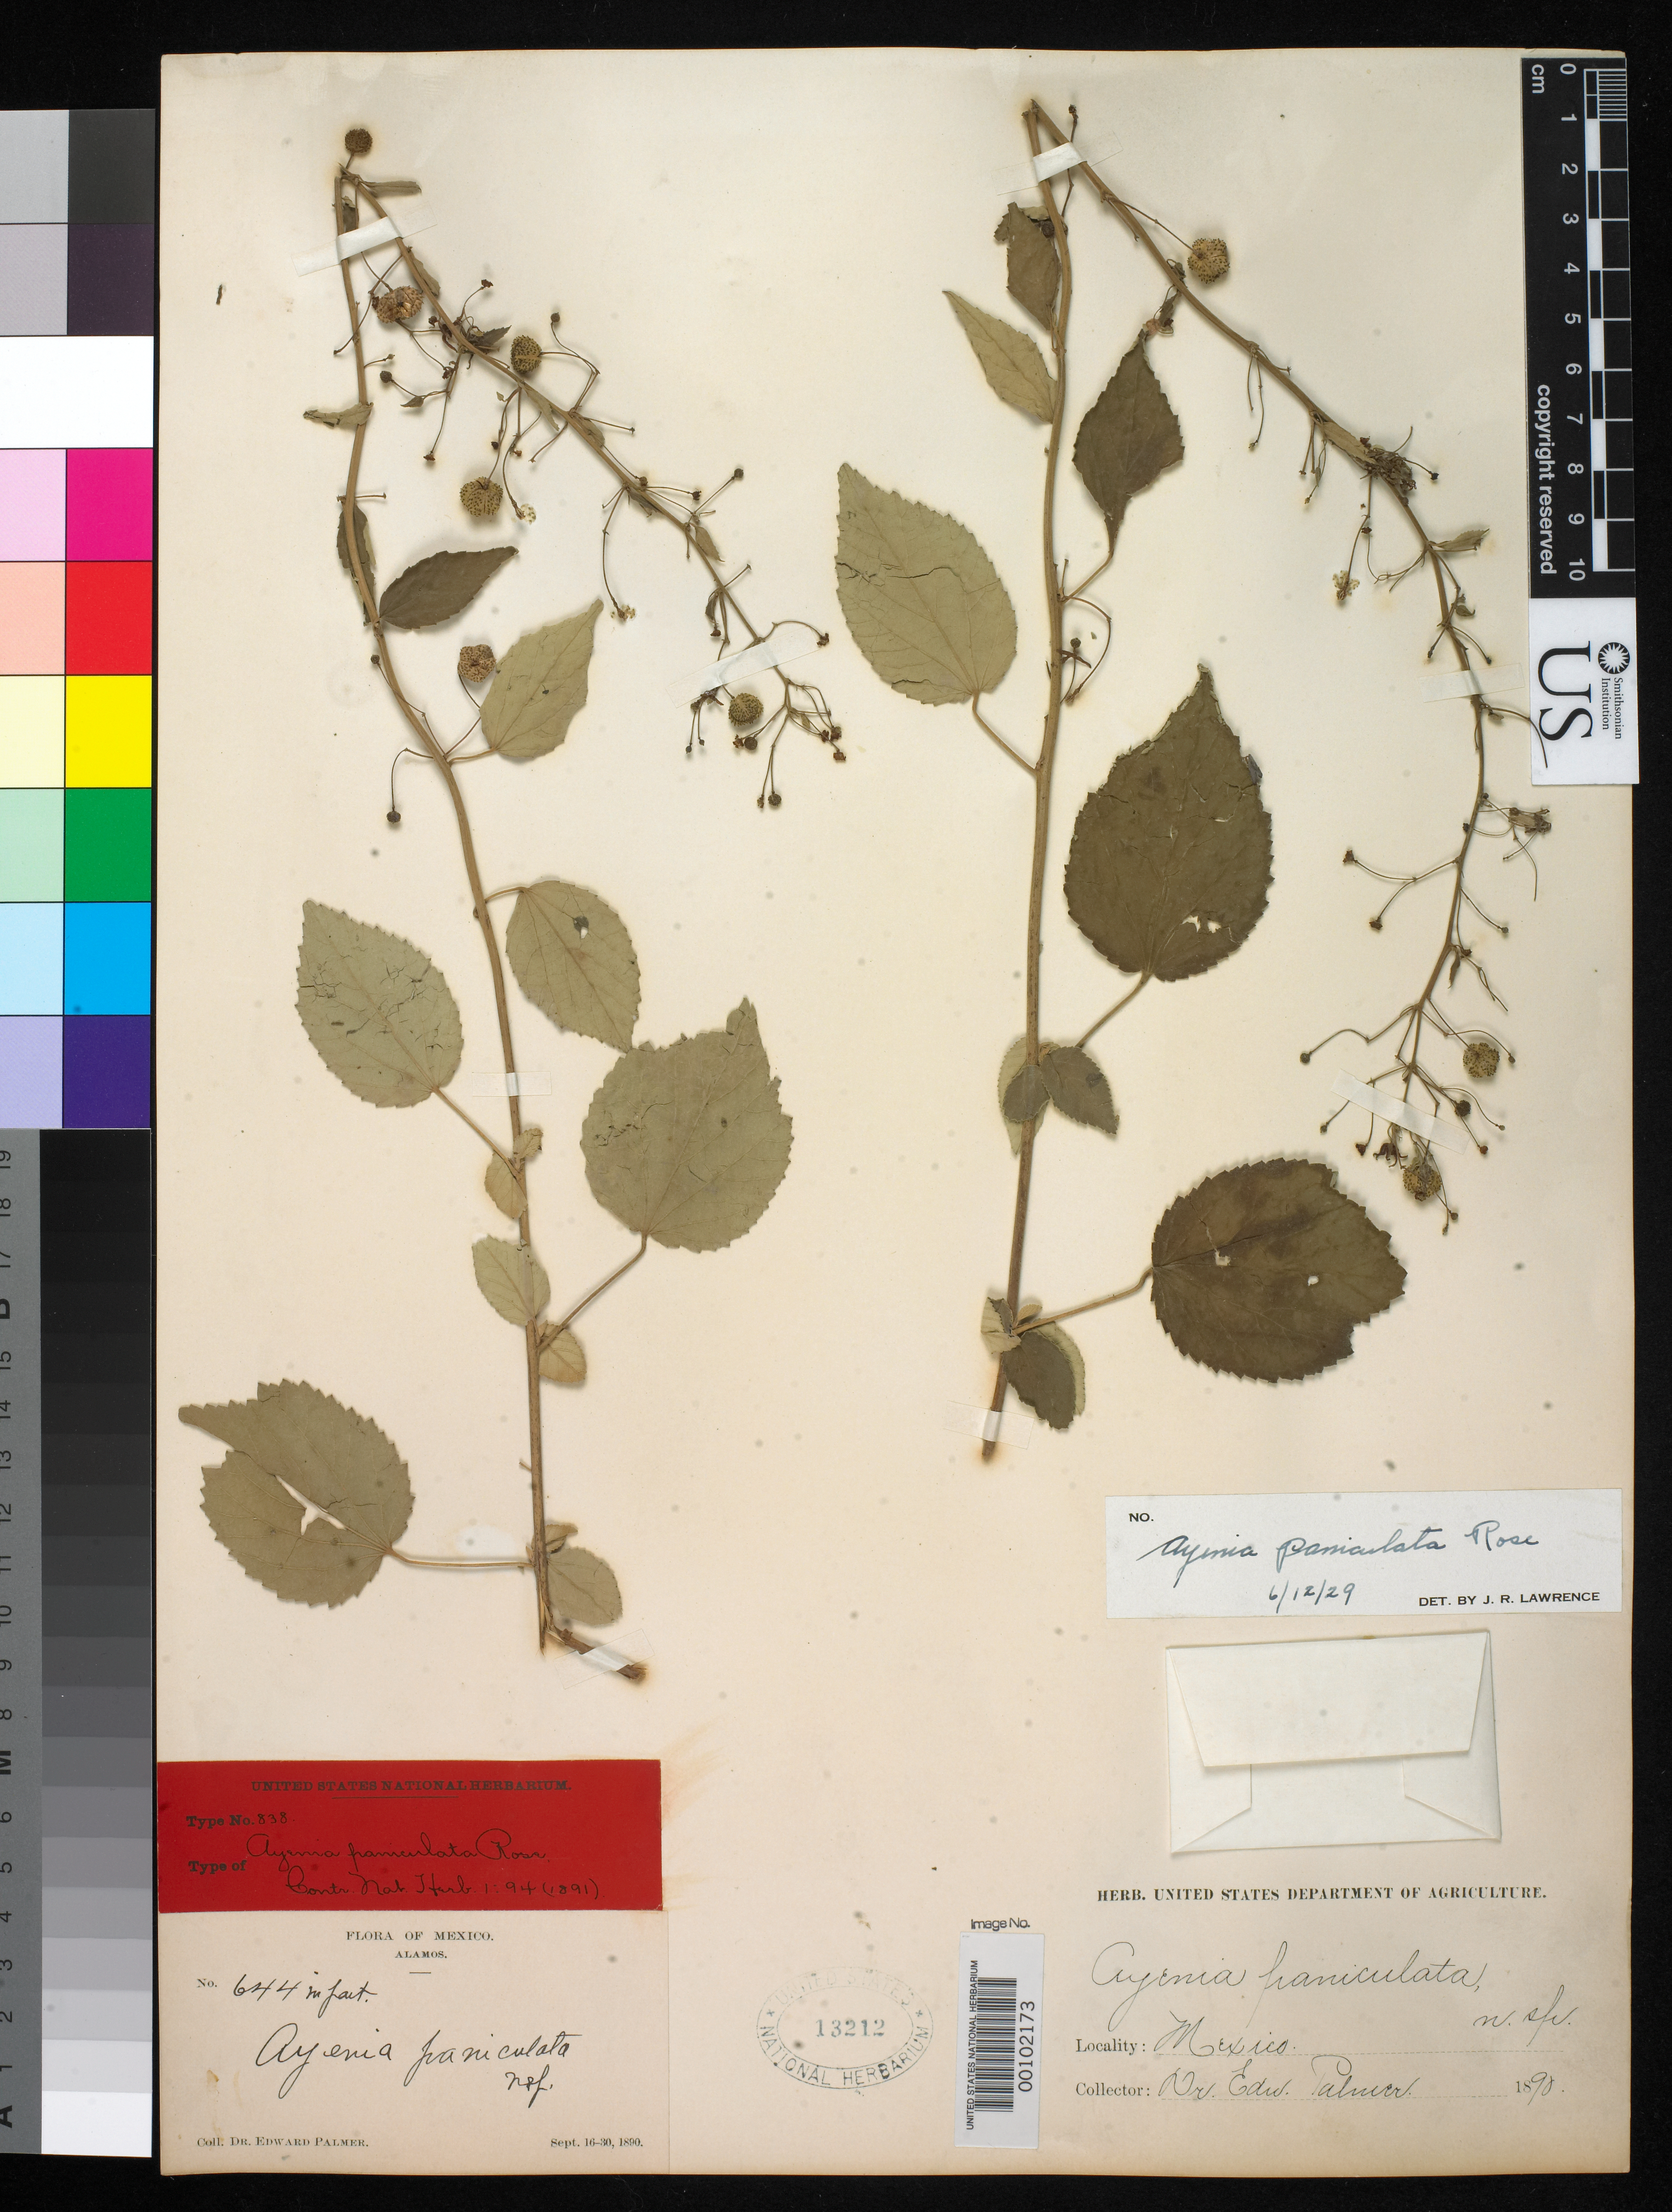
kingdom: Plantae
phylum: Tracheophyta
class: Magnoliopsida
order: Malvales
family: Malvaceae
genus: Ayenia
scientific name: Ayenia paniculata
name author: Rose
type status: Type Collection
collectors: E. Palmer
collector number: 644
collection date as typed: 16 Sep 1890 to 30 Sep 1890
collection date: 1890-09-16/1890-09-30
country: Mexico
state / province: Sonora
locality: Alamos.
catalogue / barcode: US 13212